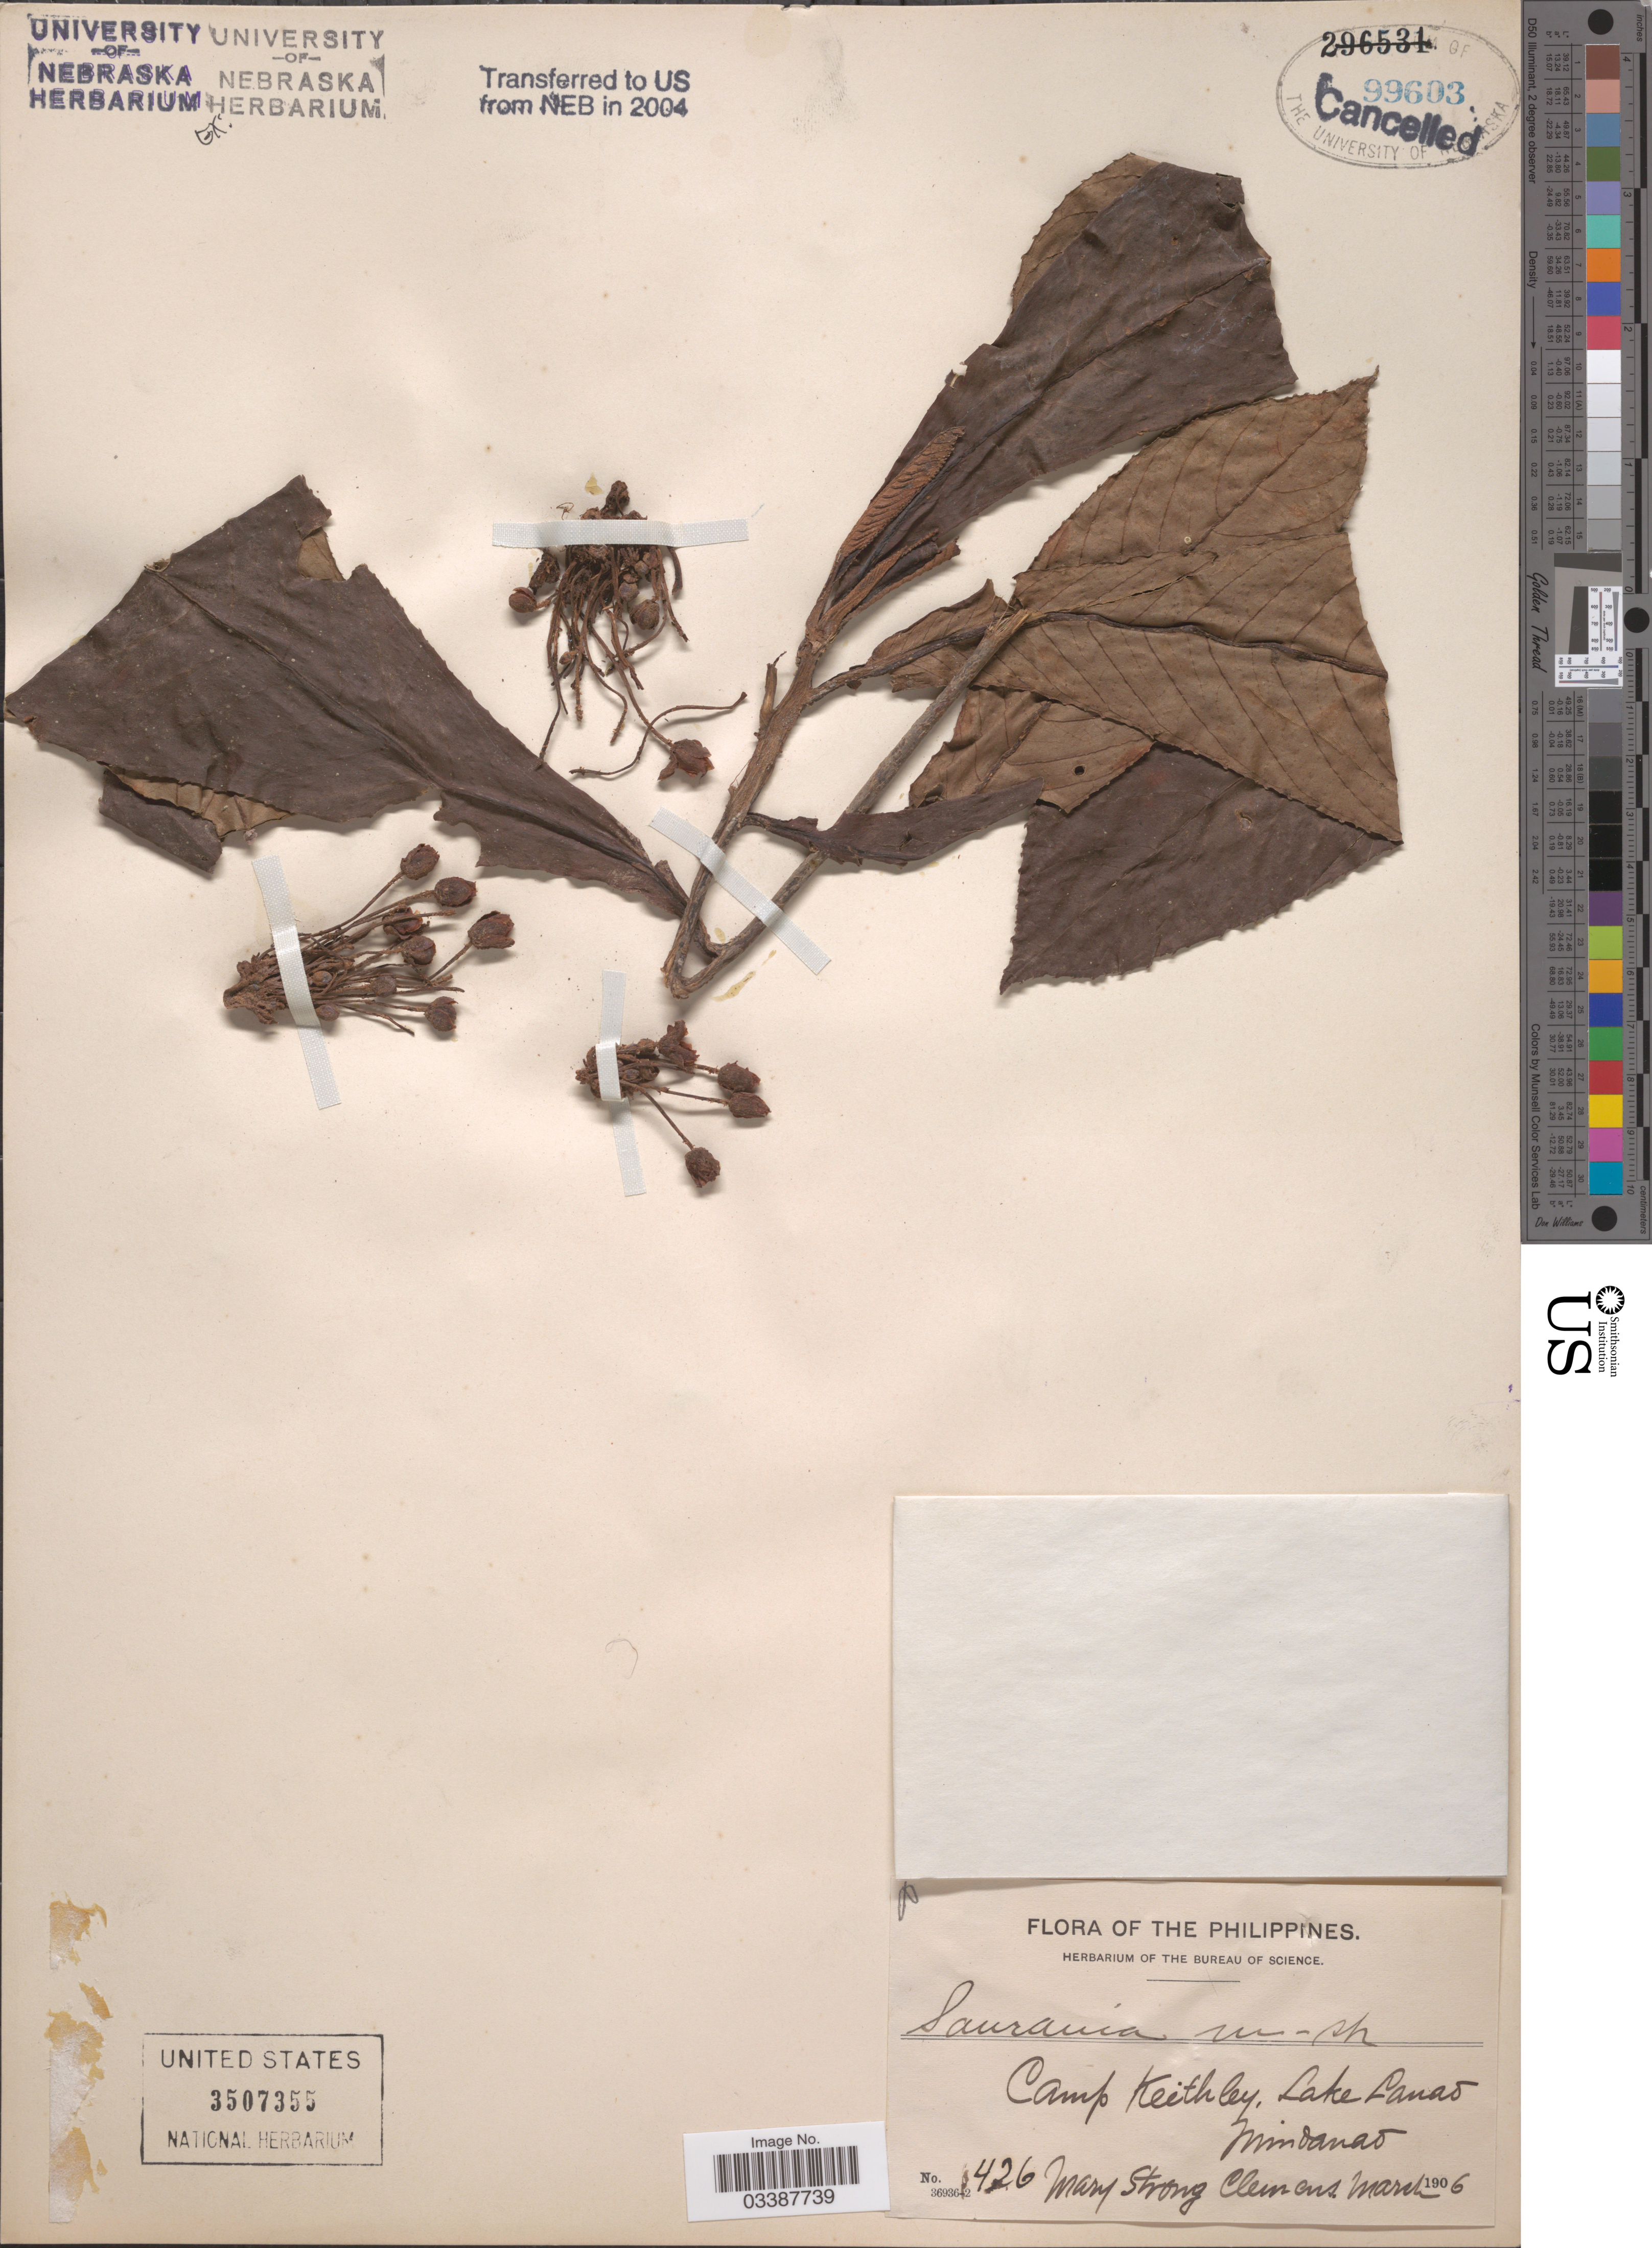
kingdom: Plantae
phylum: Tracheophyta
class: Magnoliopsida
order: Ericales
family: Actinidiaceae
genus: Saurauia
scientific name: Saurauia sp.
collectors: M. S. Clemens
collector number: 426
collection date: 1906-03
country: Philippines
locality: Camp Keithley, Lake Lanao. Mindanao.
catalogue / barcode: US 3507355